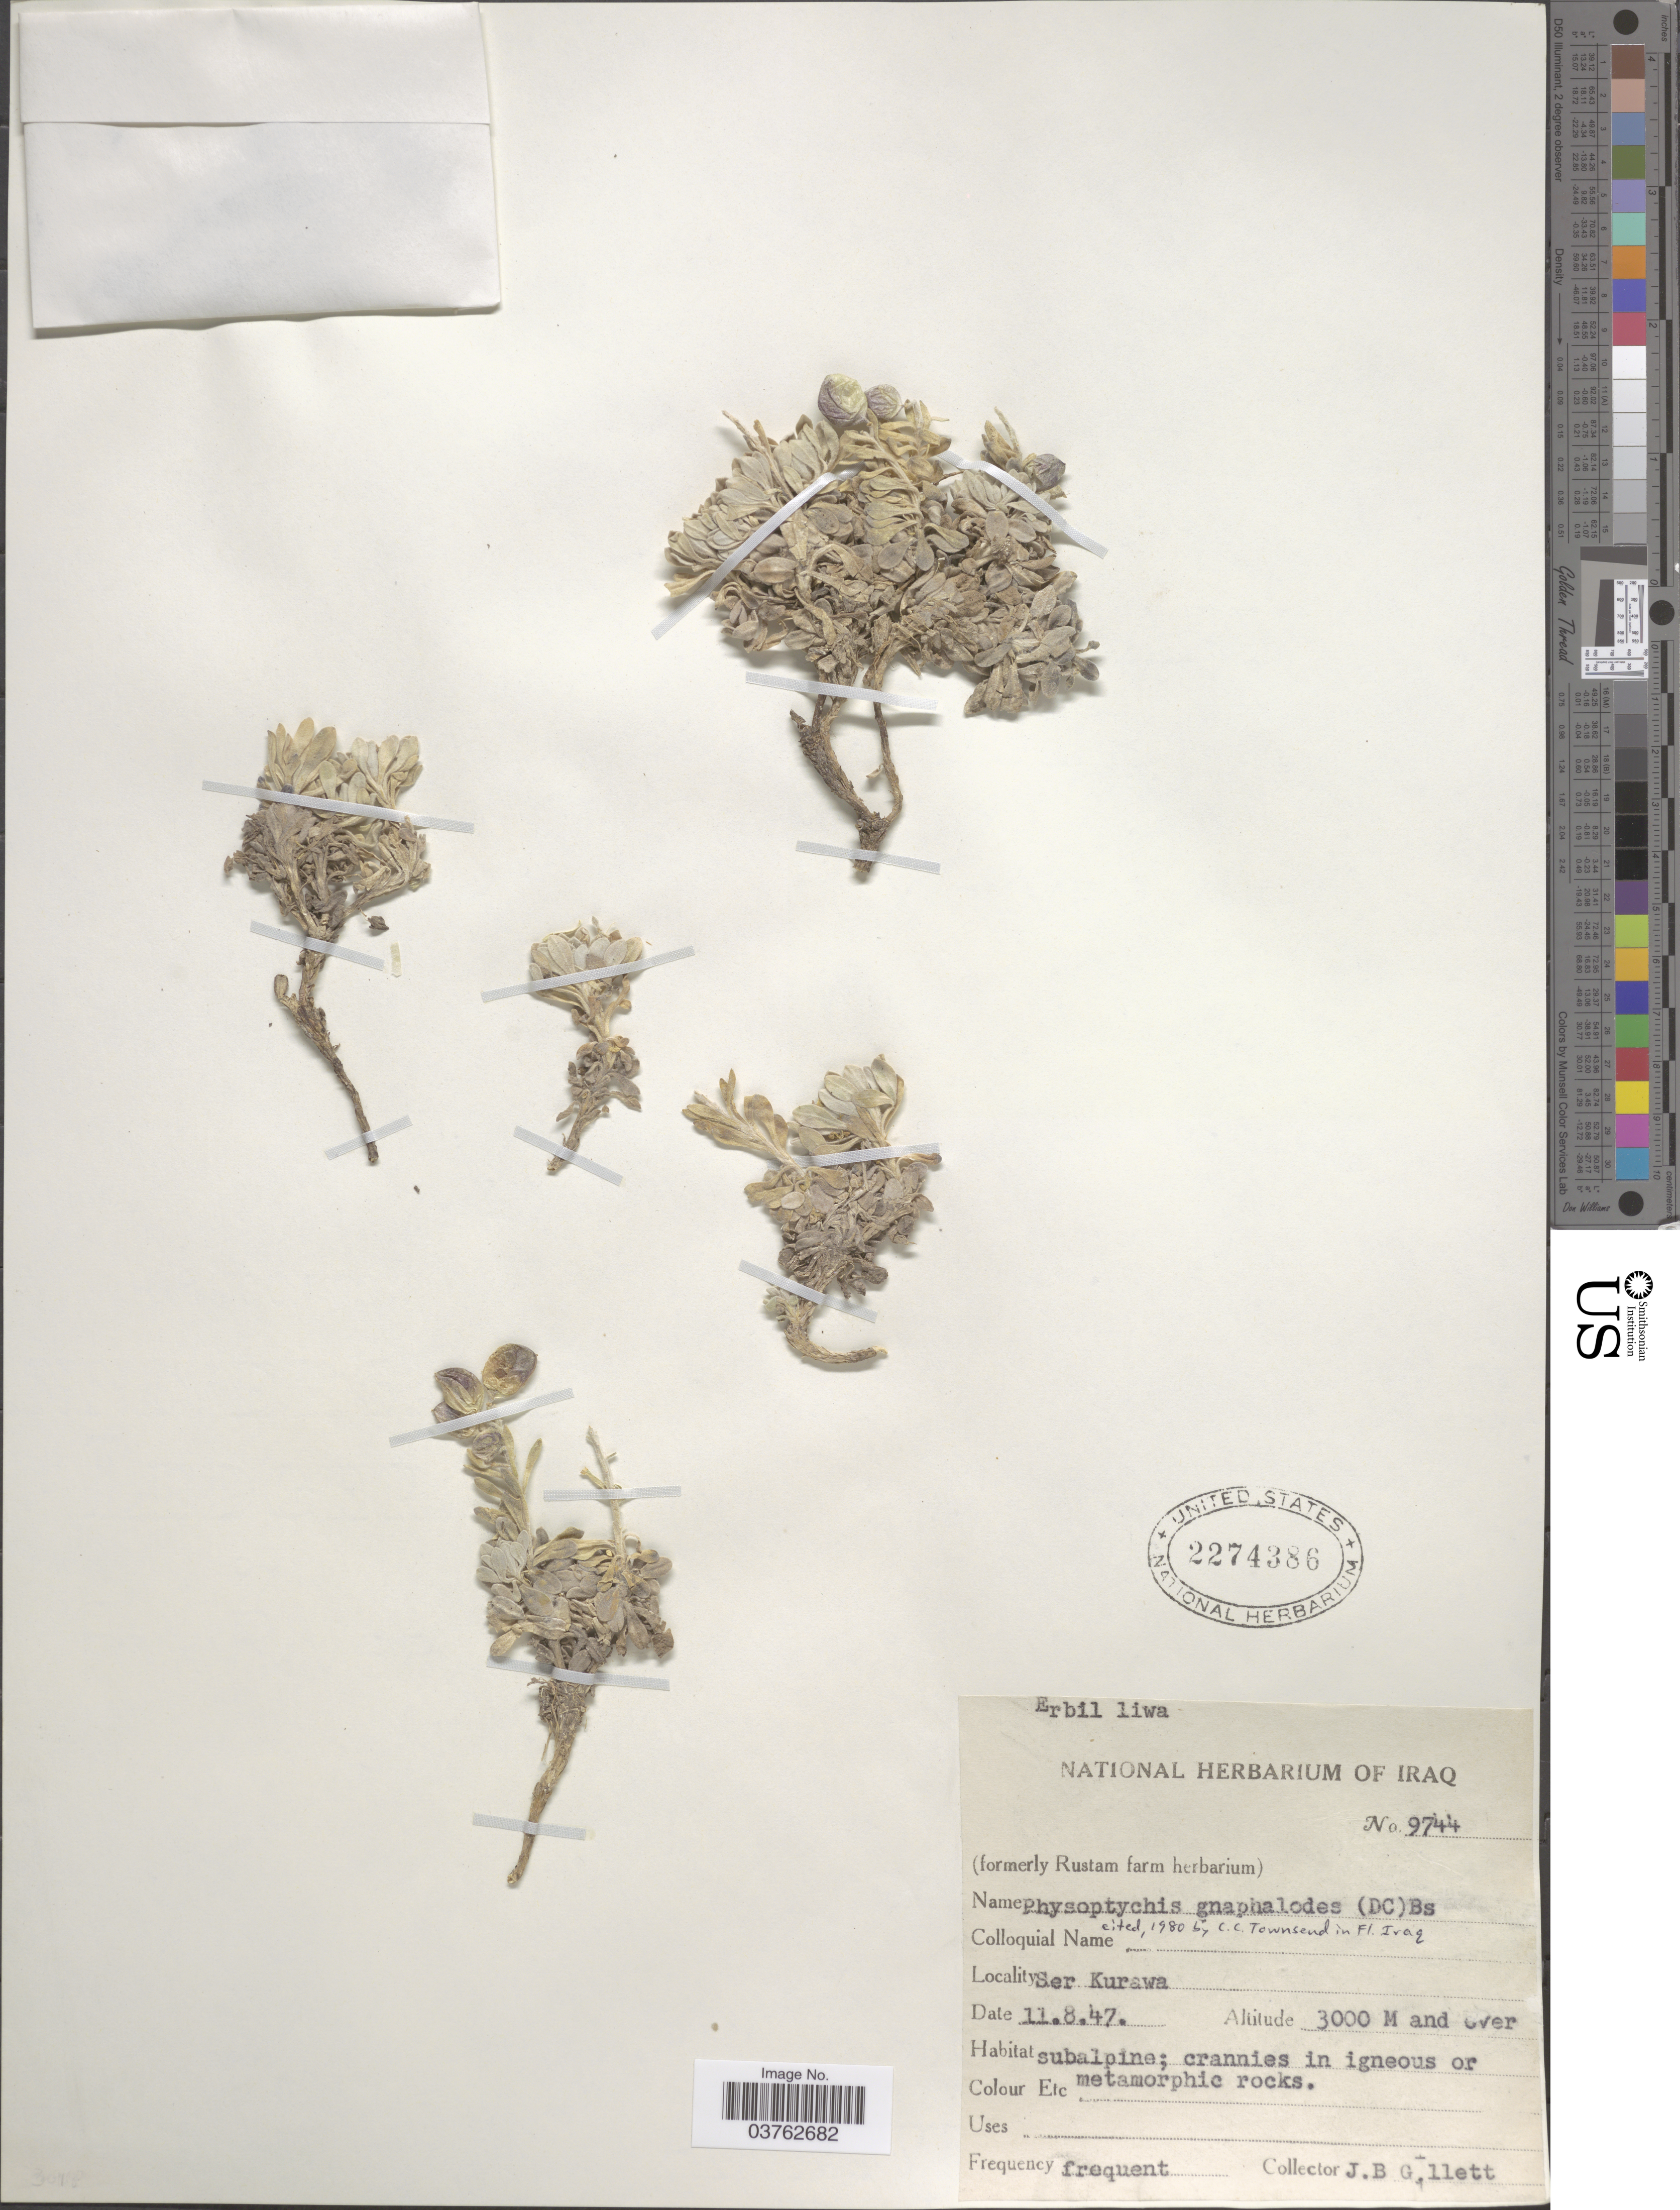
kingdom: Plantae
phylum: Tracheophyta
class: Magnoliopsida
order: Brassicales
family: Brassicaceae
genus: Physoptychis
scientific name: Physoptychis gnaphalodes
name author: (DC.) Boiss.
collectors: J. B. Gillett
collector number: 9744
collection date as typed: Transcribed d/m/y: 11/8/47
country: Iraq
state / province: Arbīl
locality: Erbil liwa. Ser Kurawa.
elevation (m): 3000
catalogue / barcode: US 2274386